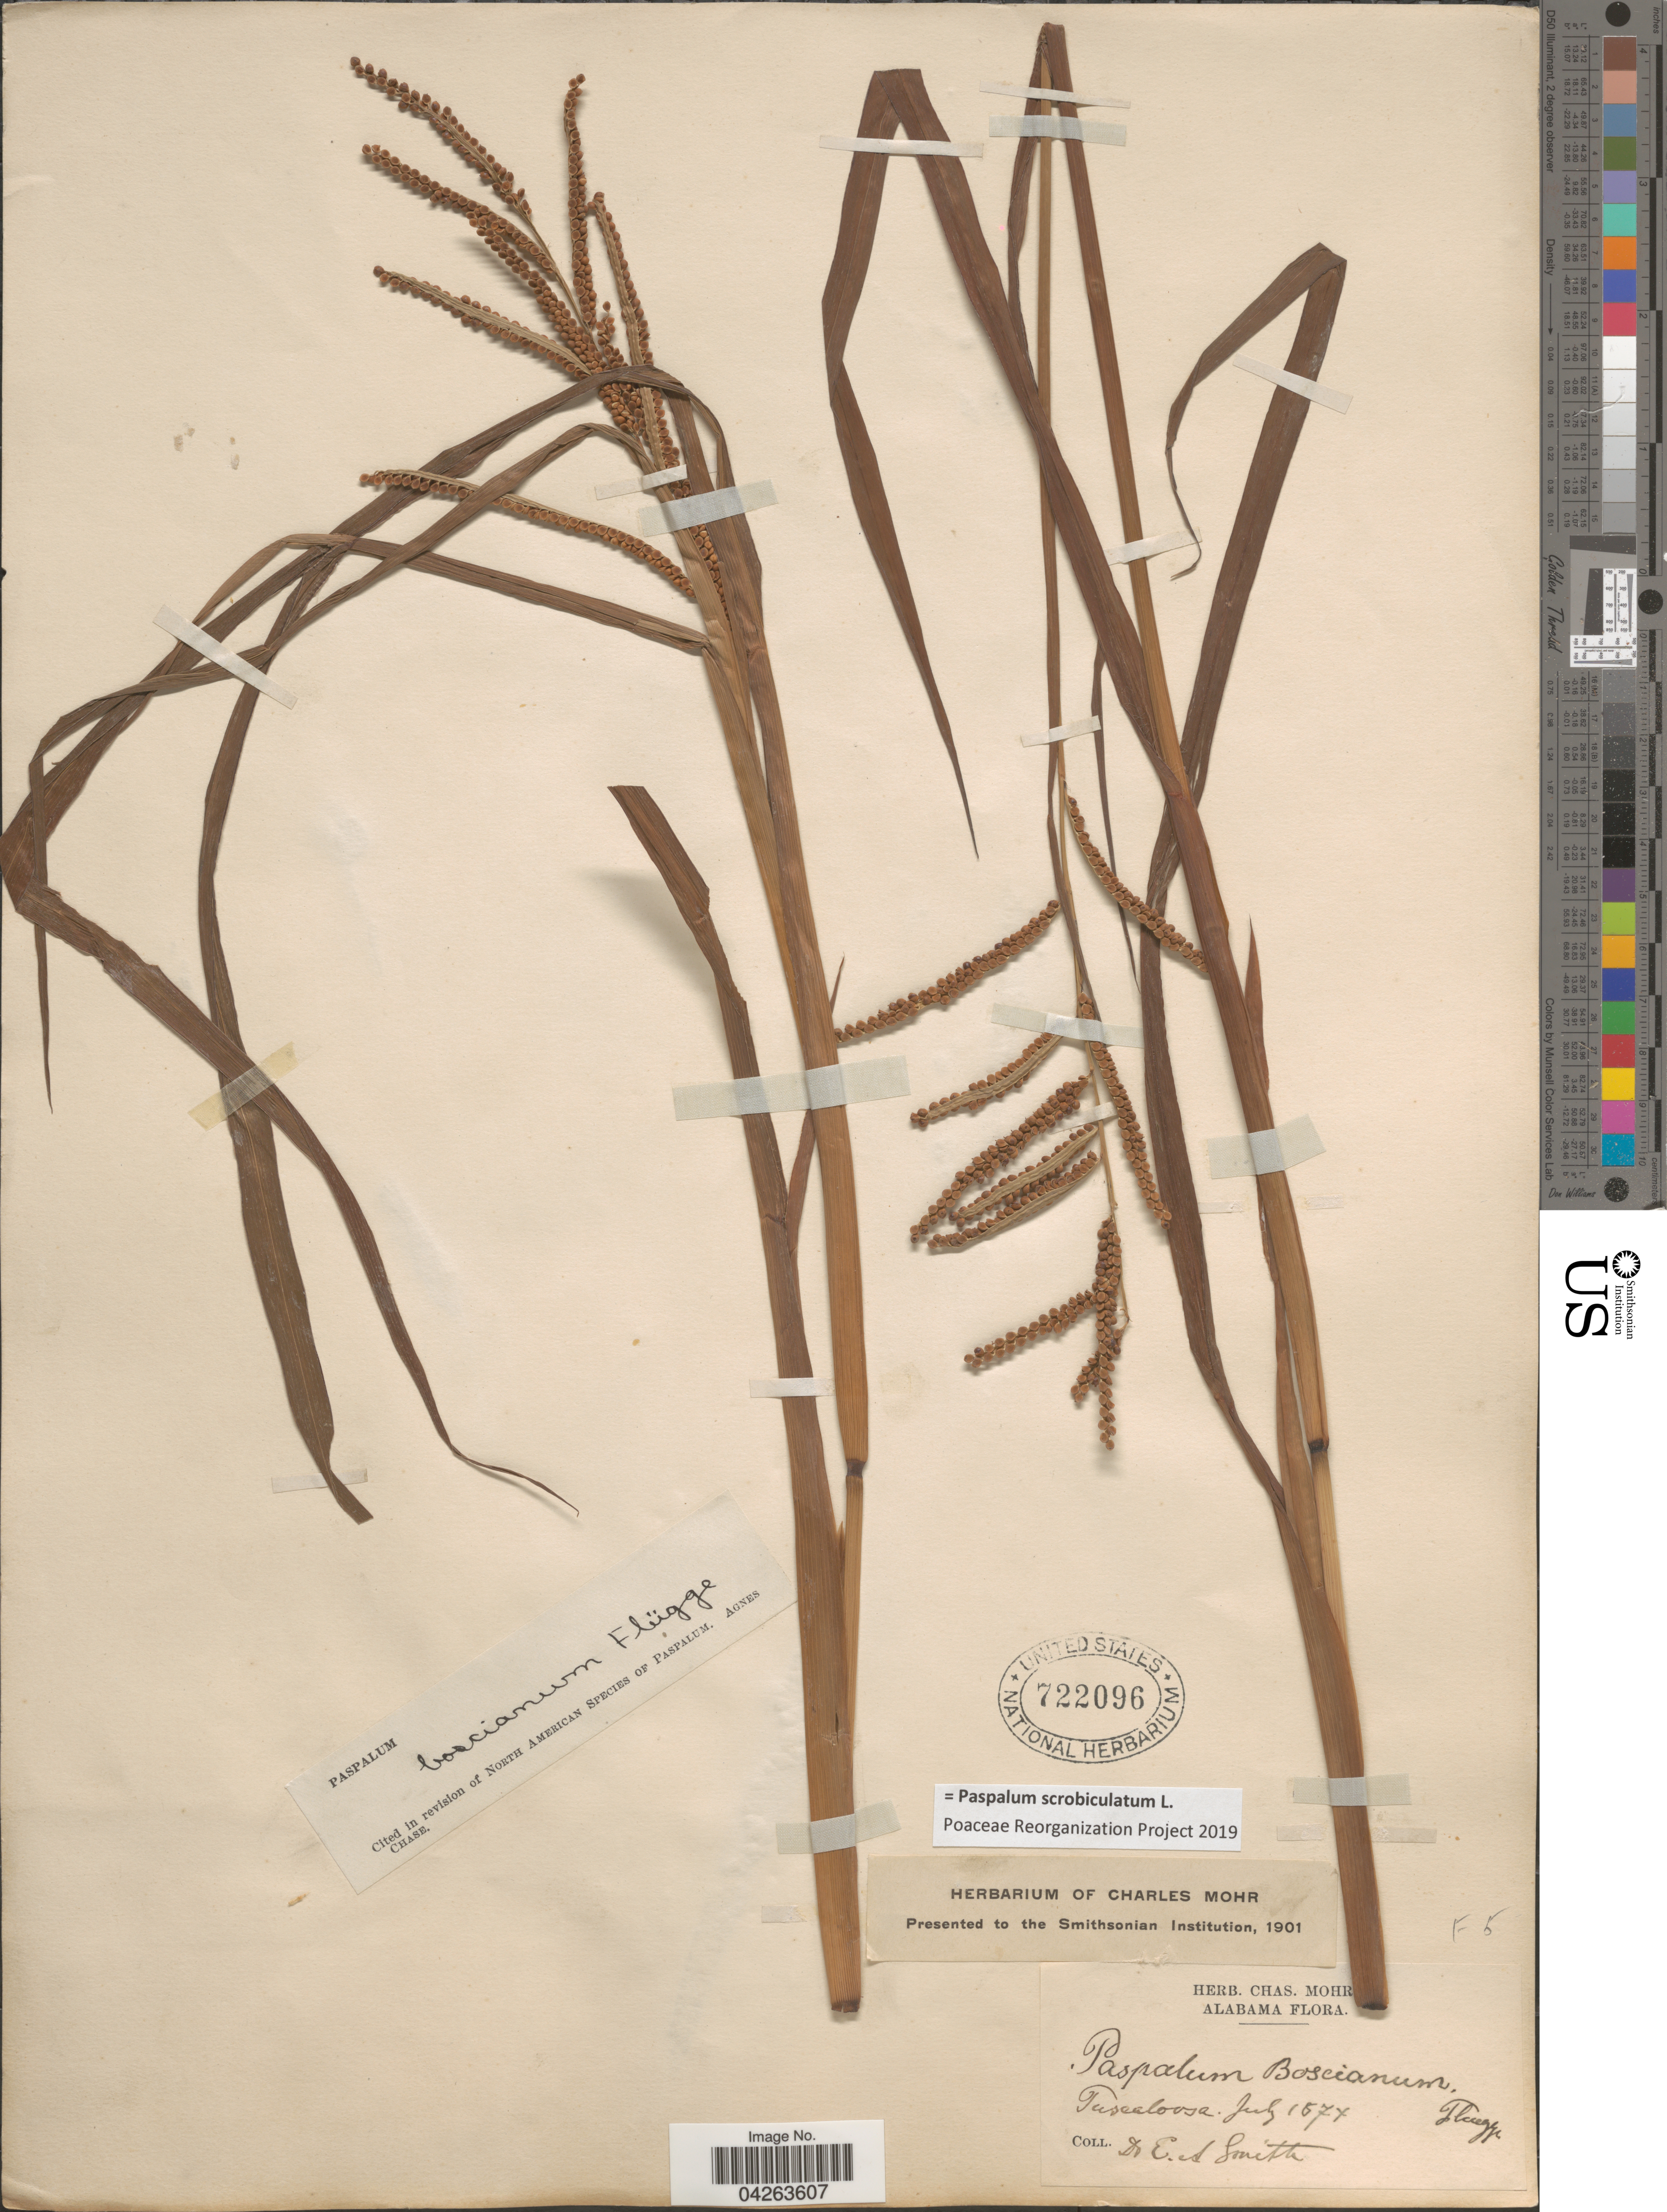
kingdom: Plantae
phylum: Tracheophyta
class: Liliopsida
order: Poales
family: Poaceae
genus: Paspalum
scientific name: Paspalum scrobiculatum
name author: L.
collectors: E. A. Smith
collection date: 1877-07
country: United States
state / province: Alabama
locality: Tuscaloosa.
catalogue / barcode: US 722096